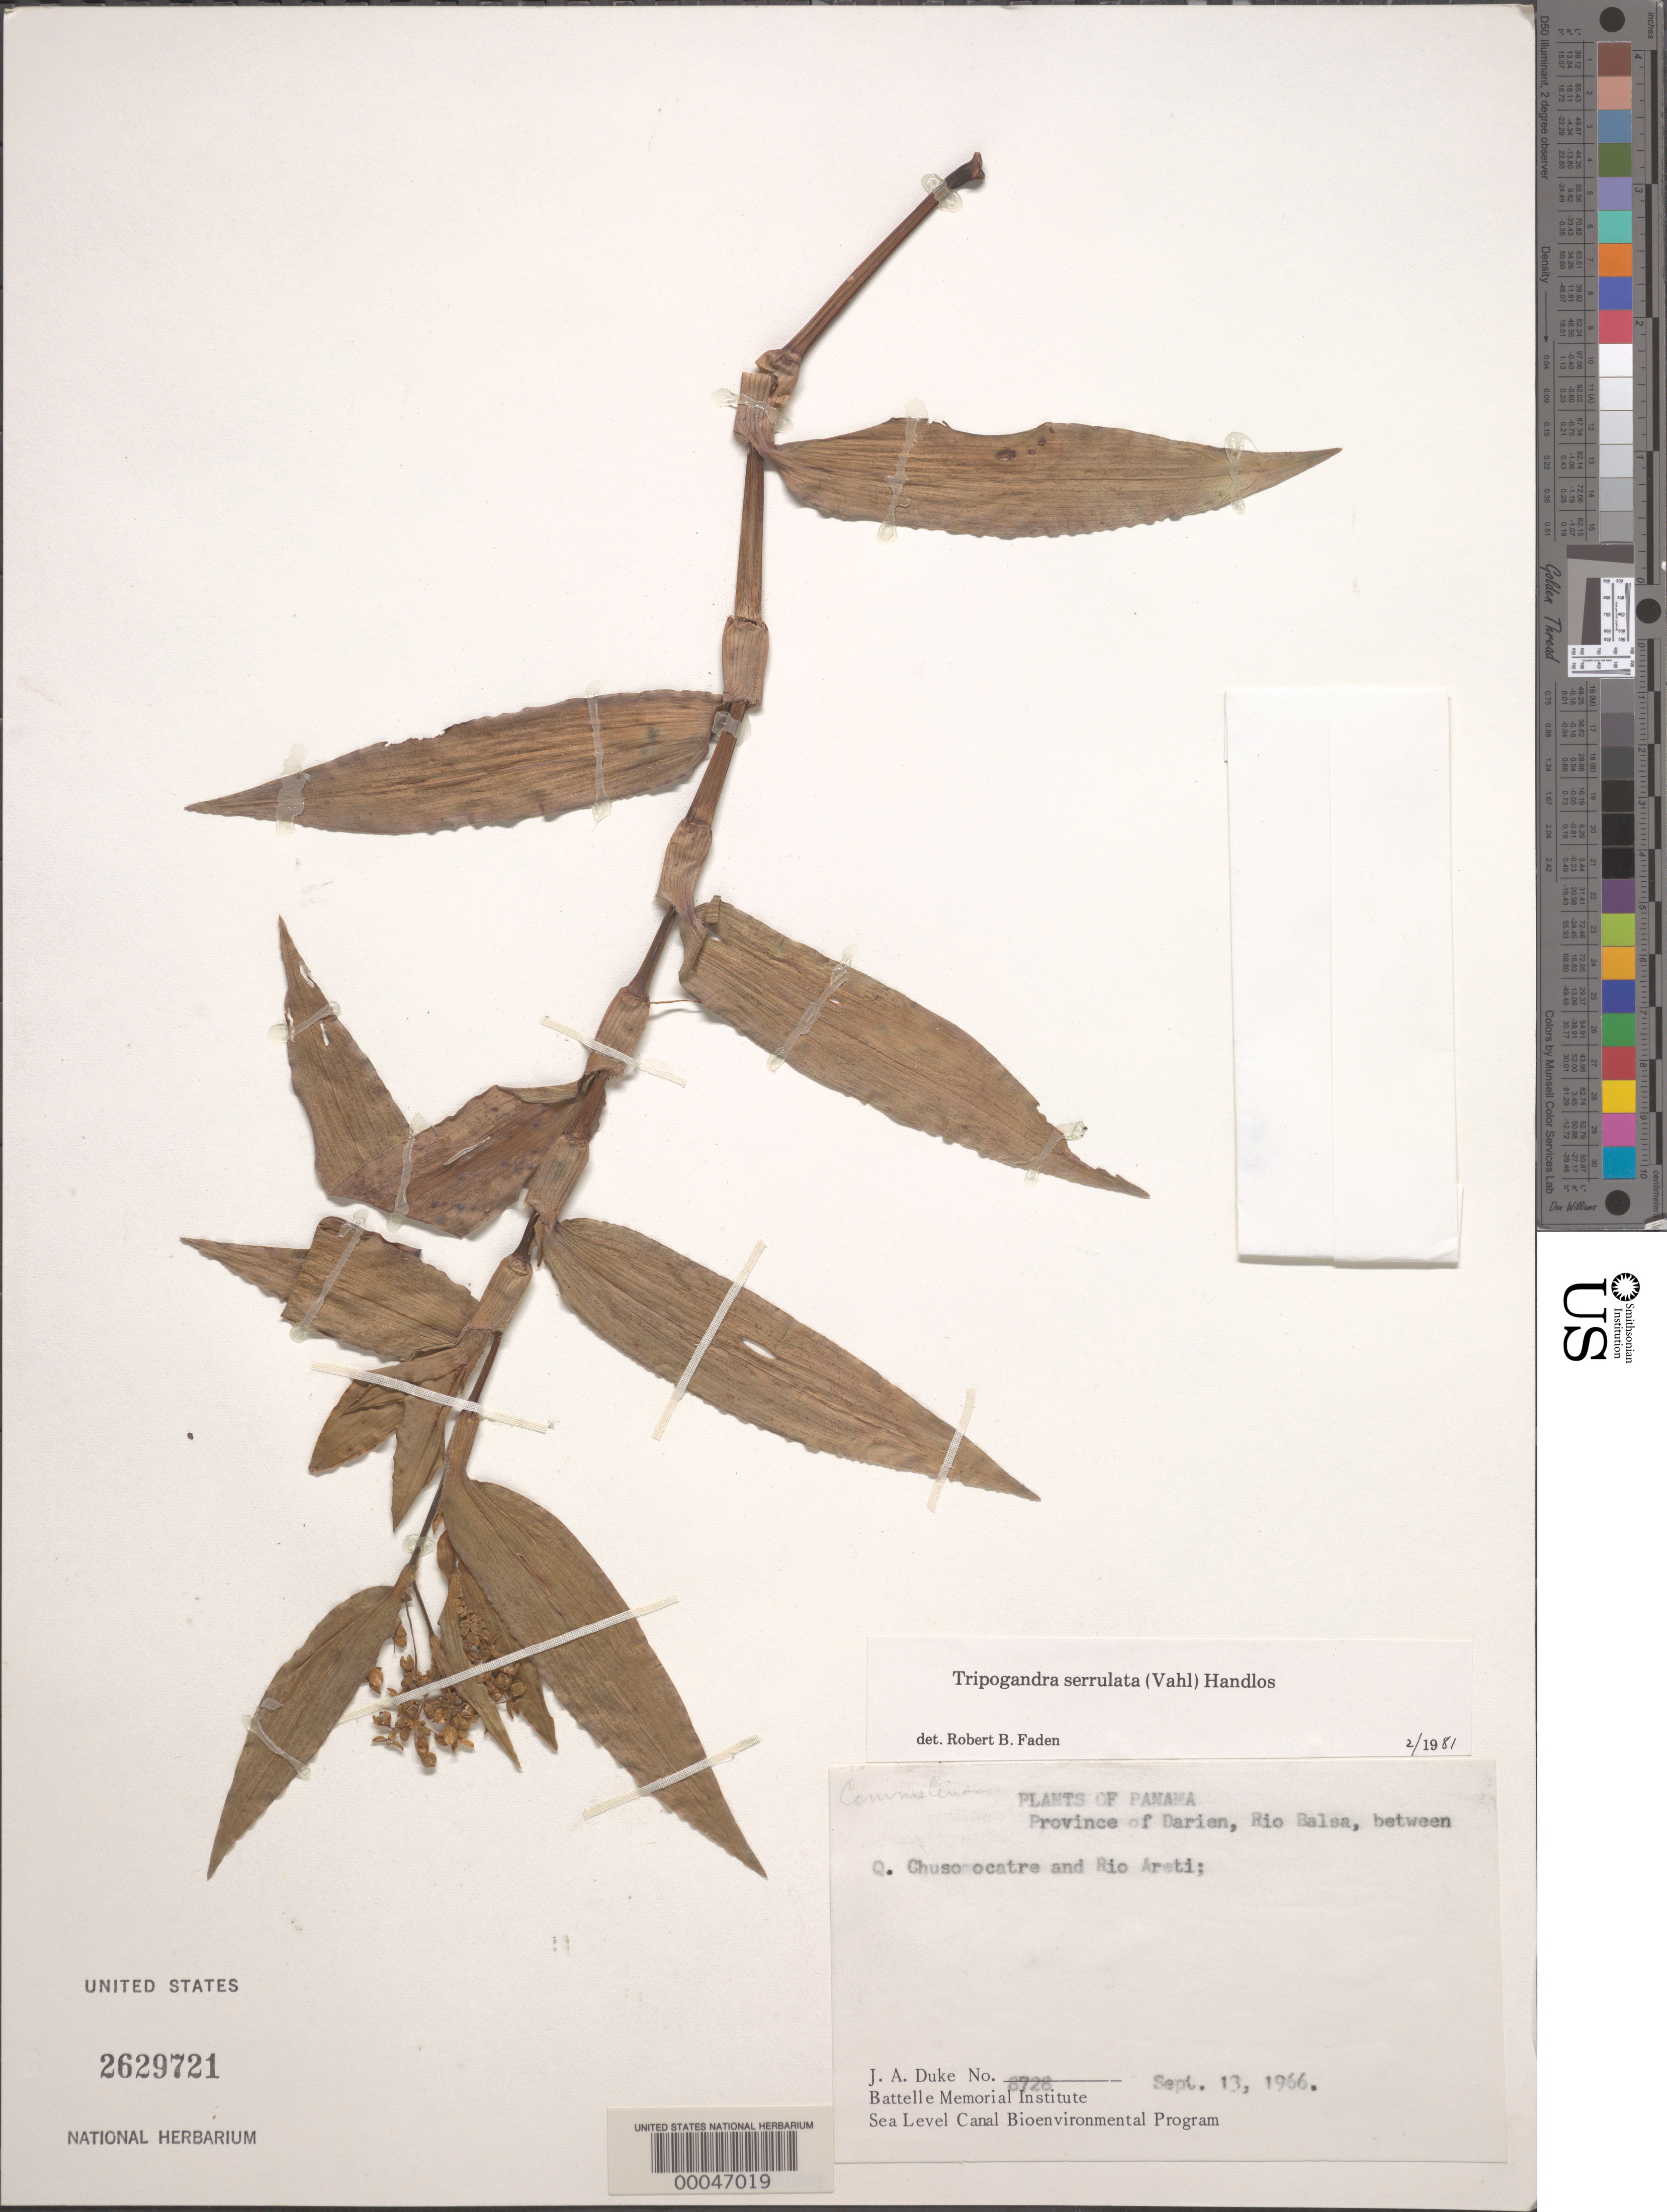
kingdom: Plantae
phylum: Tracheophyta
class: Liliopsida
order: Commelinales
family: Commelinaceae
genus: Tripogandra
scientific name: Tripogandra serrulata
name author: (Vahl) Handlos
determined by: Faden, Robert B., (US), Smithsonian Institution - National Museum of Natural History (UNITED STATES)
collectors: J. A. Duke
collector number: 8728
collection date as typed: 13 Sep 1966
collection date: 1966-09-13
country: Panama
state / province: Darién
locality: Rio Balsa, between Quebrada Chusomocatre and Rio Areti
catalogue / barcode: US 2629721